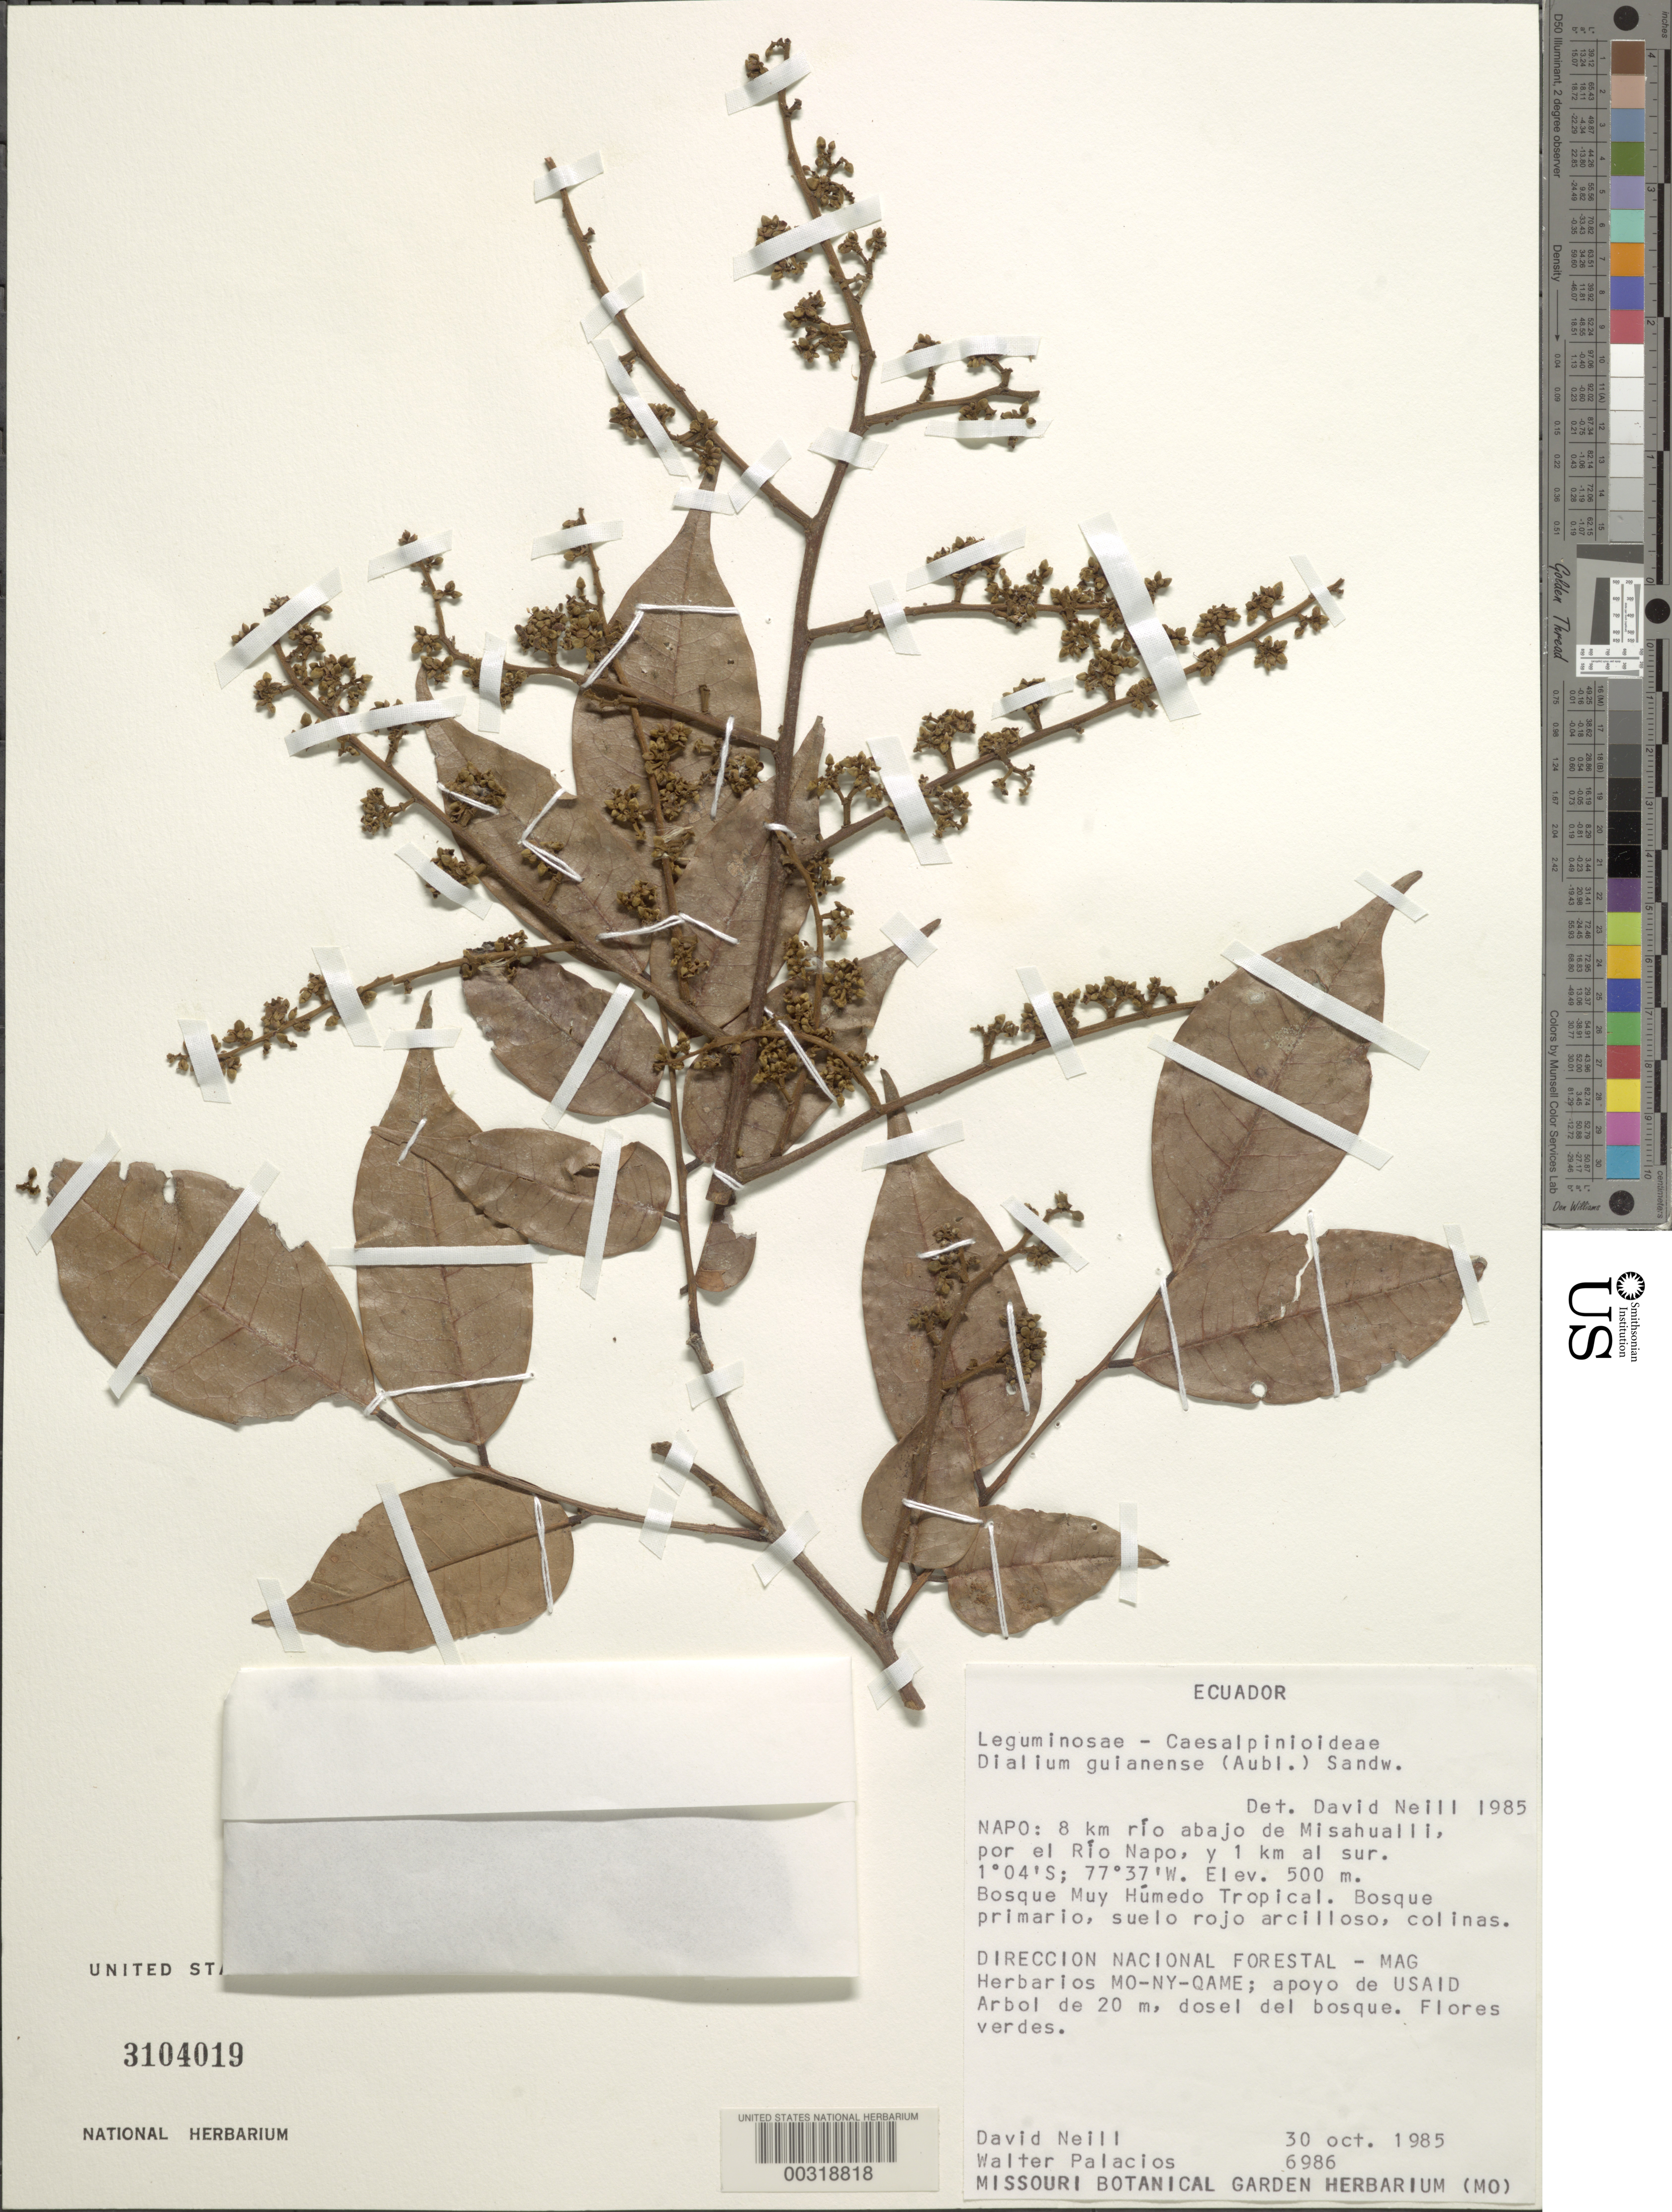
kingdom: Plantae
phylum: Tracheophyta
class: Magnoliopsida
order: Fabales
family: Fabaceae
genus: Dialium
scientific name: Dialium guianense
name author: (Aubl.) Sandwith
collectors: D. A. Neill & W. Palacios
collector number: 6986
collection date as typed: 30 Oct 1985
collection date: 1985-10-30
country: Ecuador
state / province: Napo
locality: River 8 km below Misahualli, by the Rio Napo, and 1 km S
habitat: Primary very humid tropical forest; red clay ground; hills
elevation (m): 500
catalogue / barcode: US 3104019